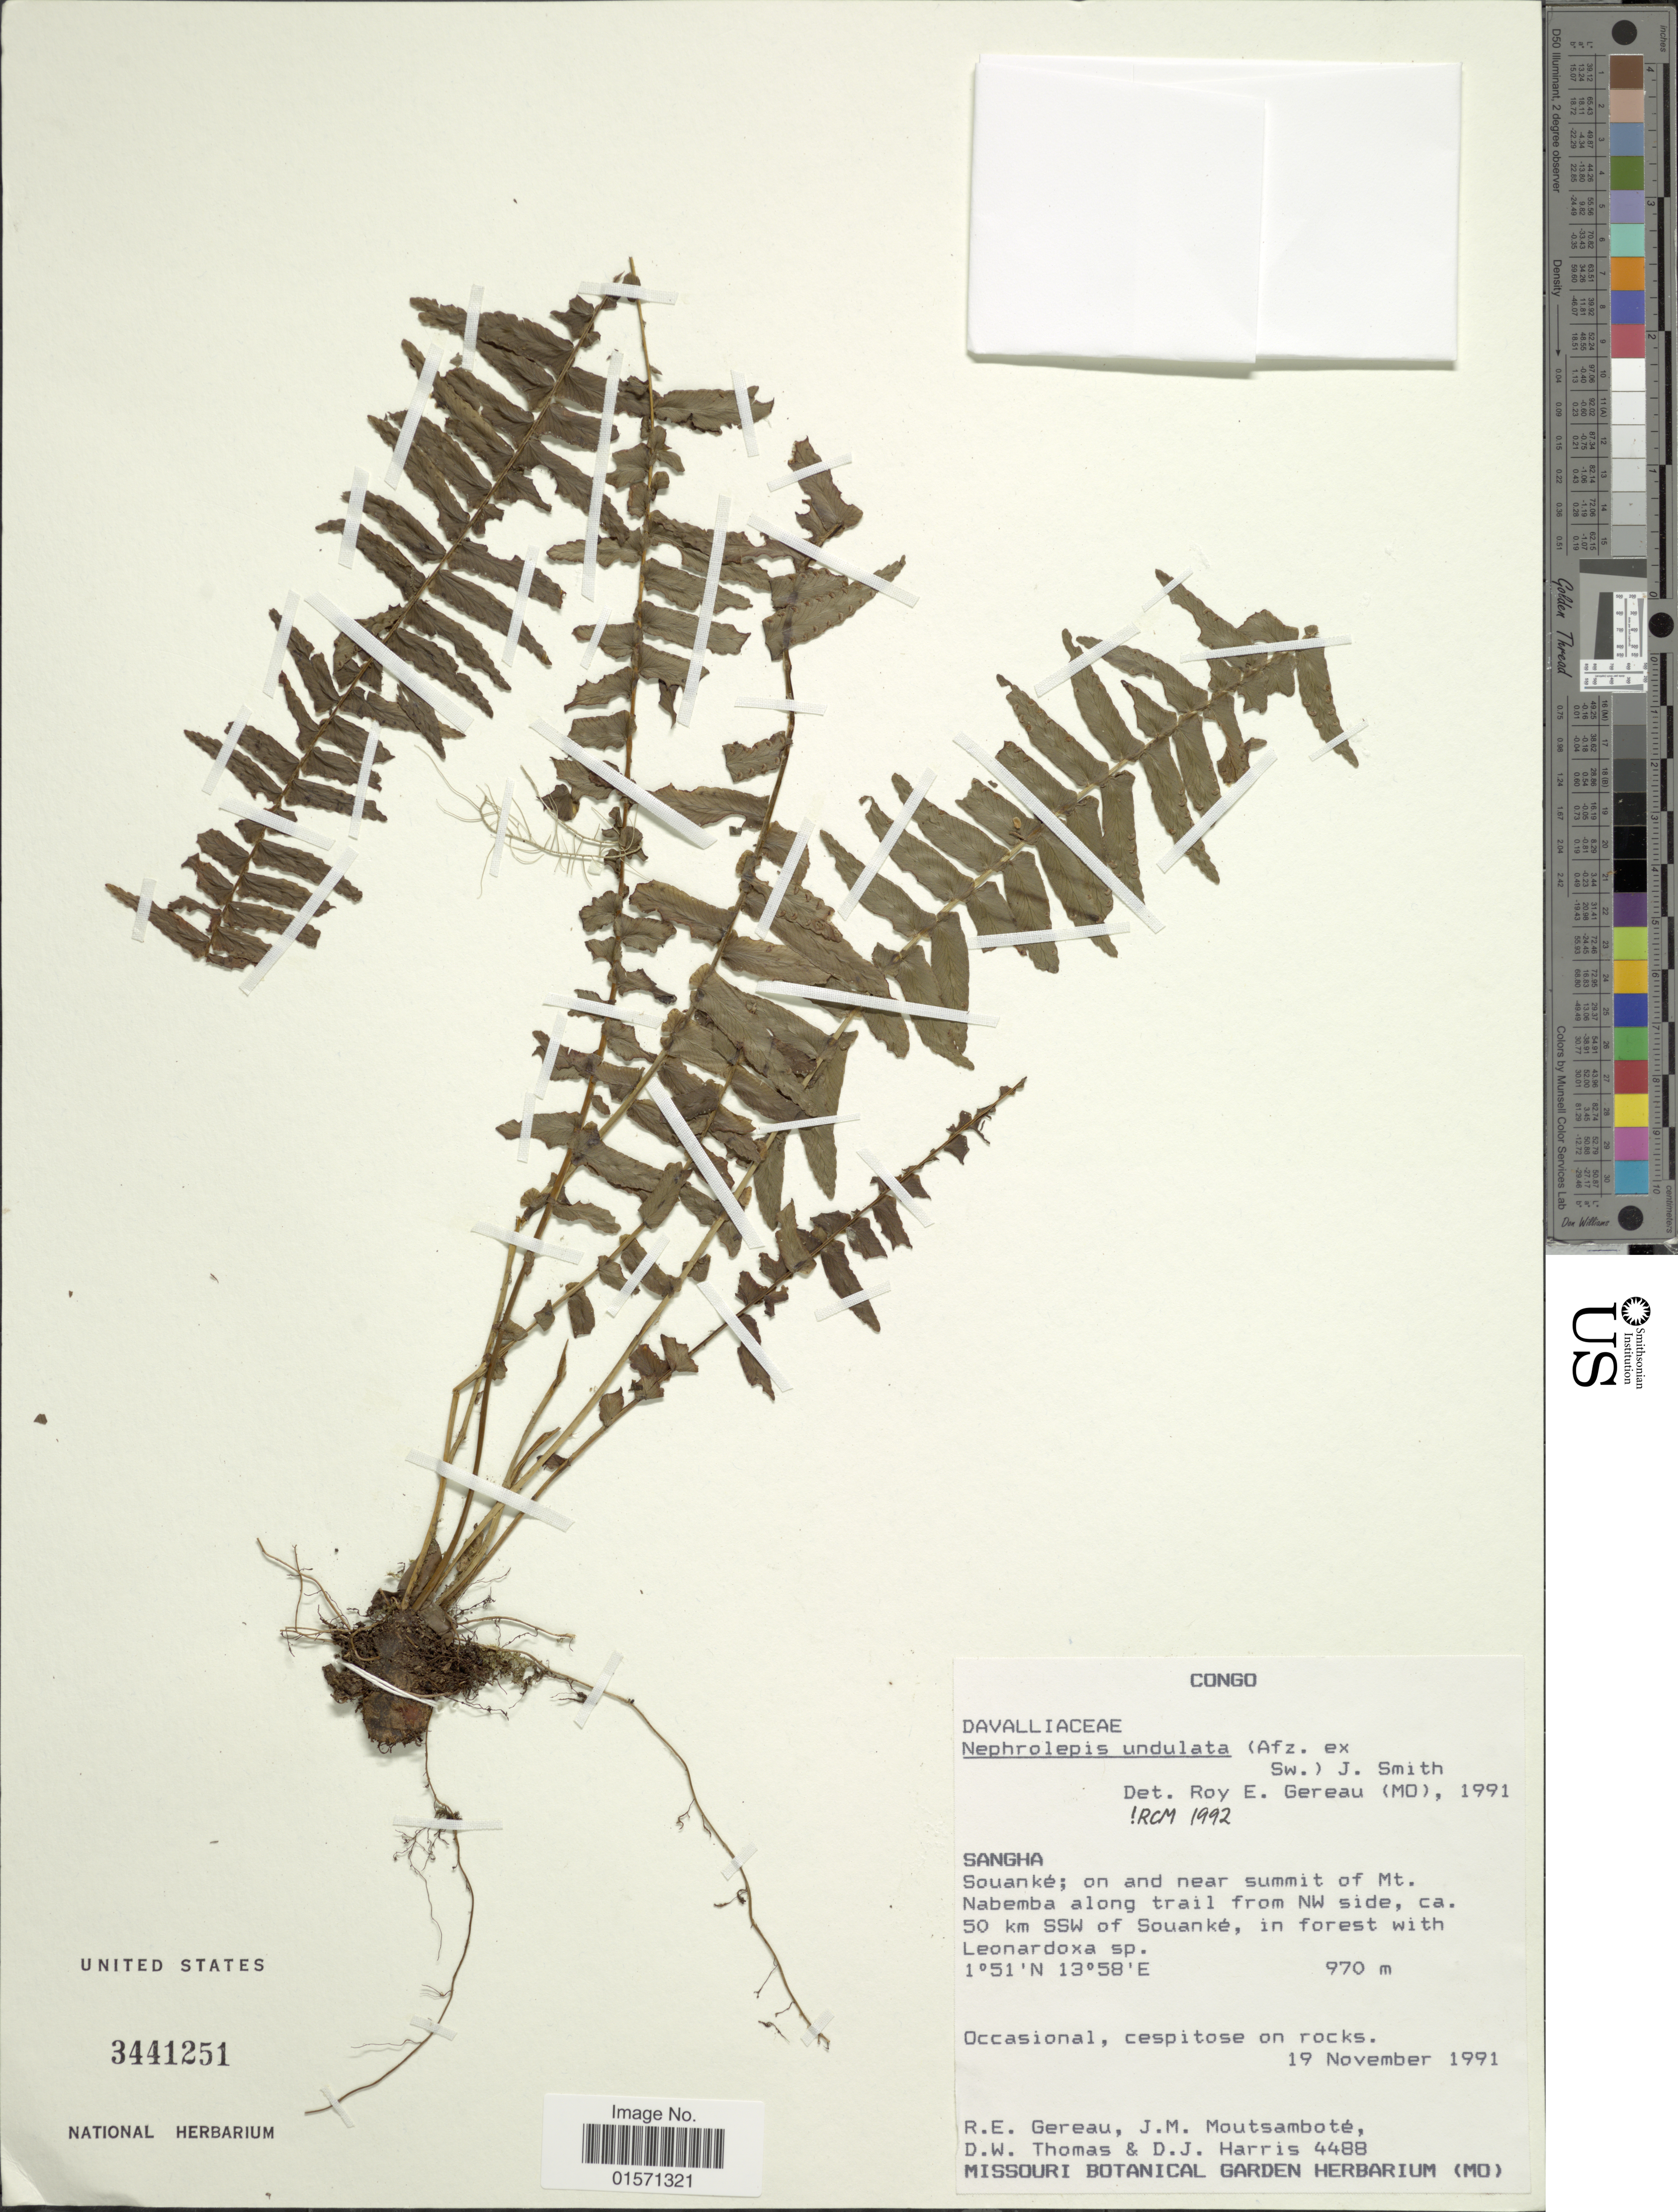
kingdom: Plantae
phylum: Tracheophyta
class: Polypodiopsida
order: Polypodiales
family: Nephrolepidaceae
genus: Nephrolepis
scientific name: Nephrolepis undulata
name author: J. Sm.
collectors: R. Gereau, J. Moutsambote & D. W. Thomas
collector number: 4488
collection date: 1991-11-19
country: Congo, Republic of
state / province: Sangha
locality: Souanké; on and near summit of Mt. Nabemba along trail from NW side, ca. 50 km SSW of Souanké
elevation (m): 970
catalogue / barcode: US 3441251